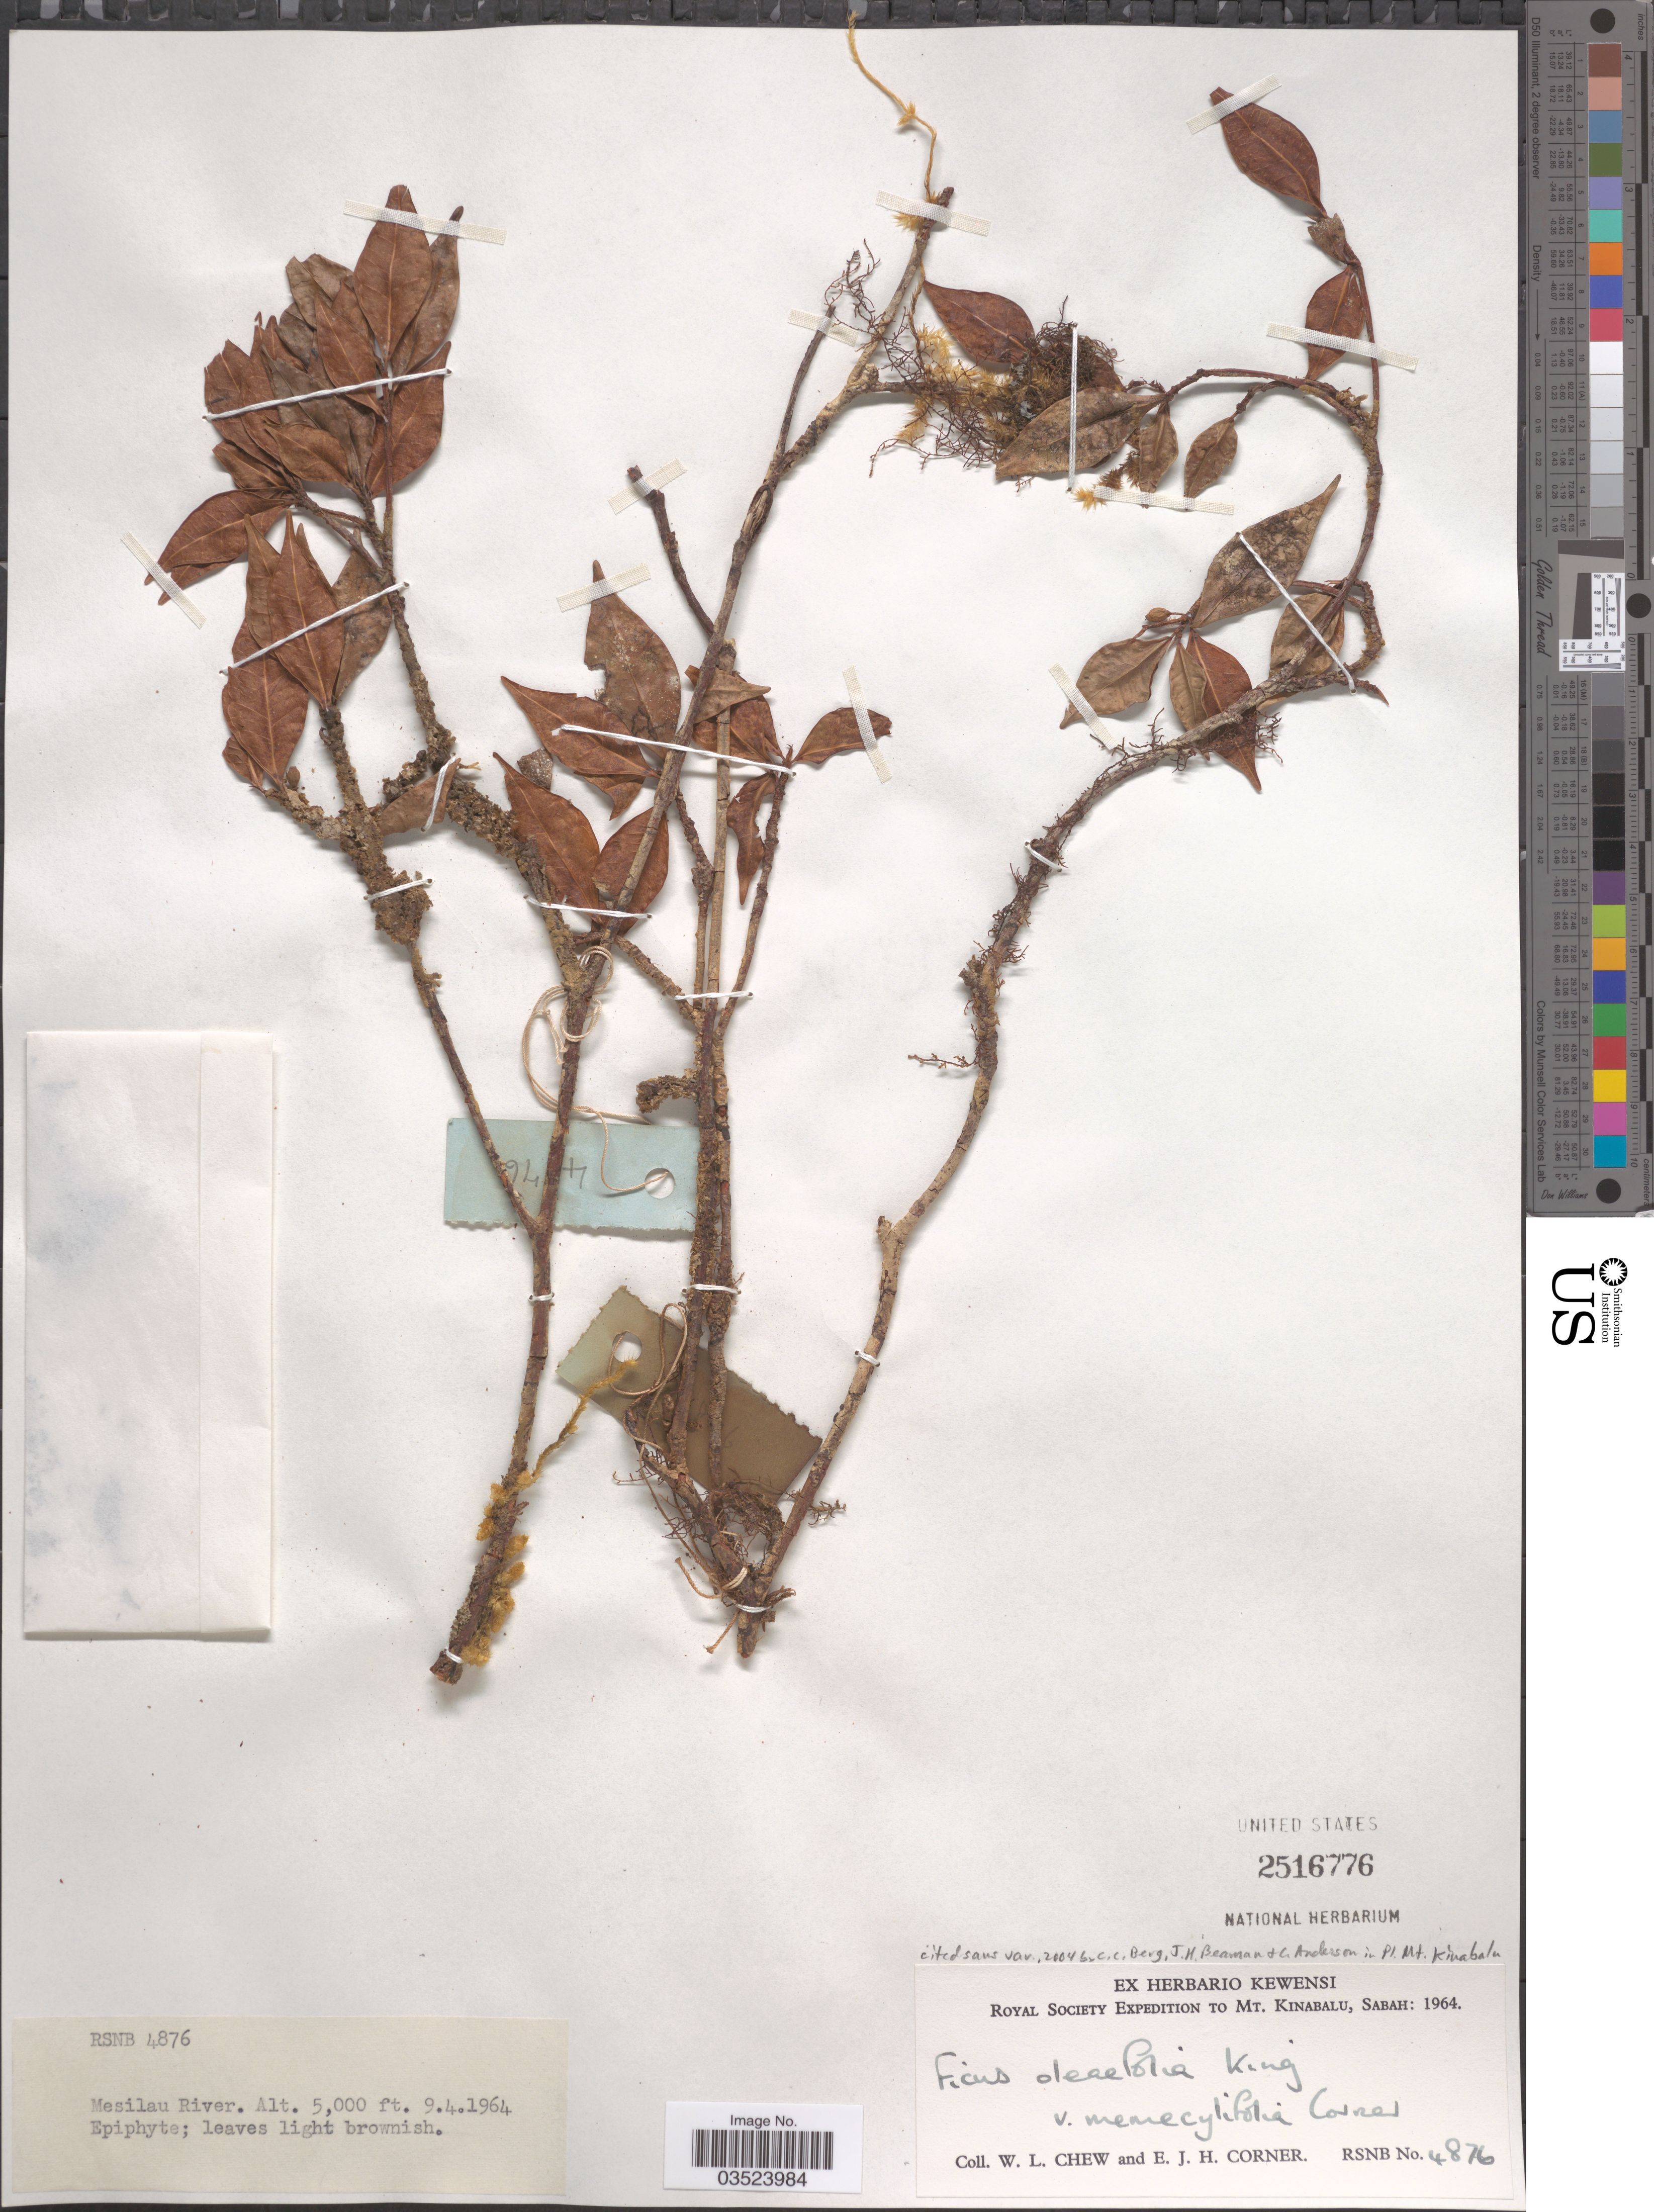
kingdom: Plantae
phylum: Tracheophyta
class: Magnoliopsida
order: Rosales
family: Moraceae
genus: Ficus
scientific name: Ficus oleifolia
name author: King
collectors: W. Chew & E. Corner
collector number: RSNB4876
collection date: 1964-04-09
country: Malaysia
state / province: Sabah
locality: Mt. Kinabalu. Mesilau River.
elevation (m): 1524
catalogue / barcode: US 2516776